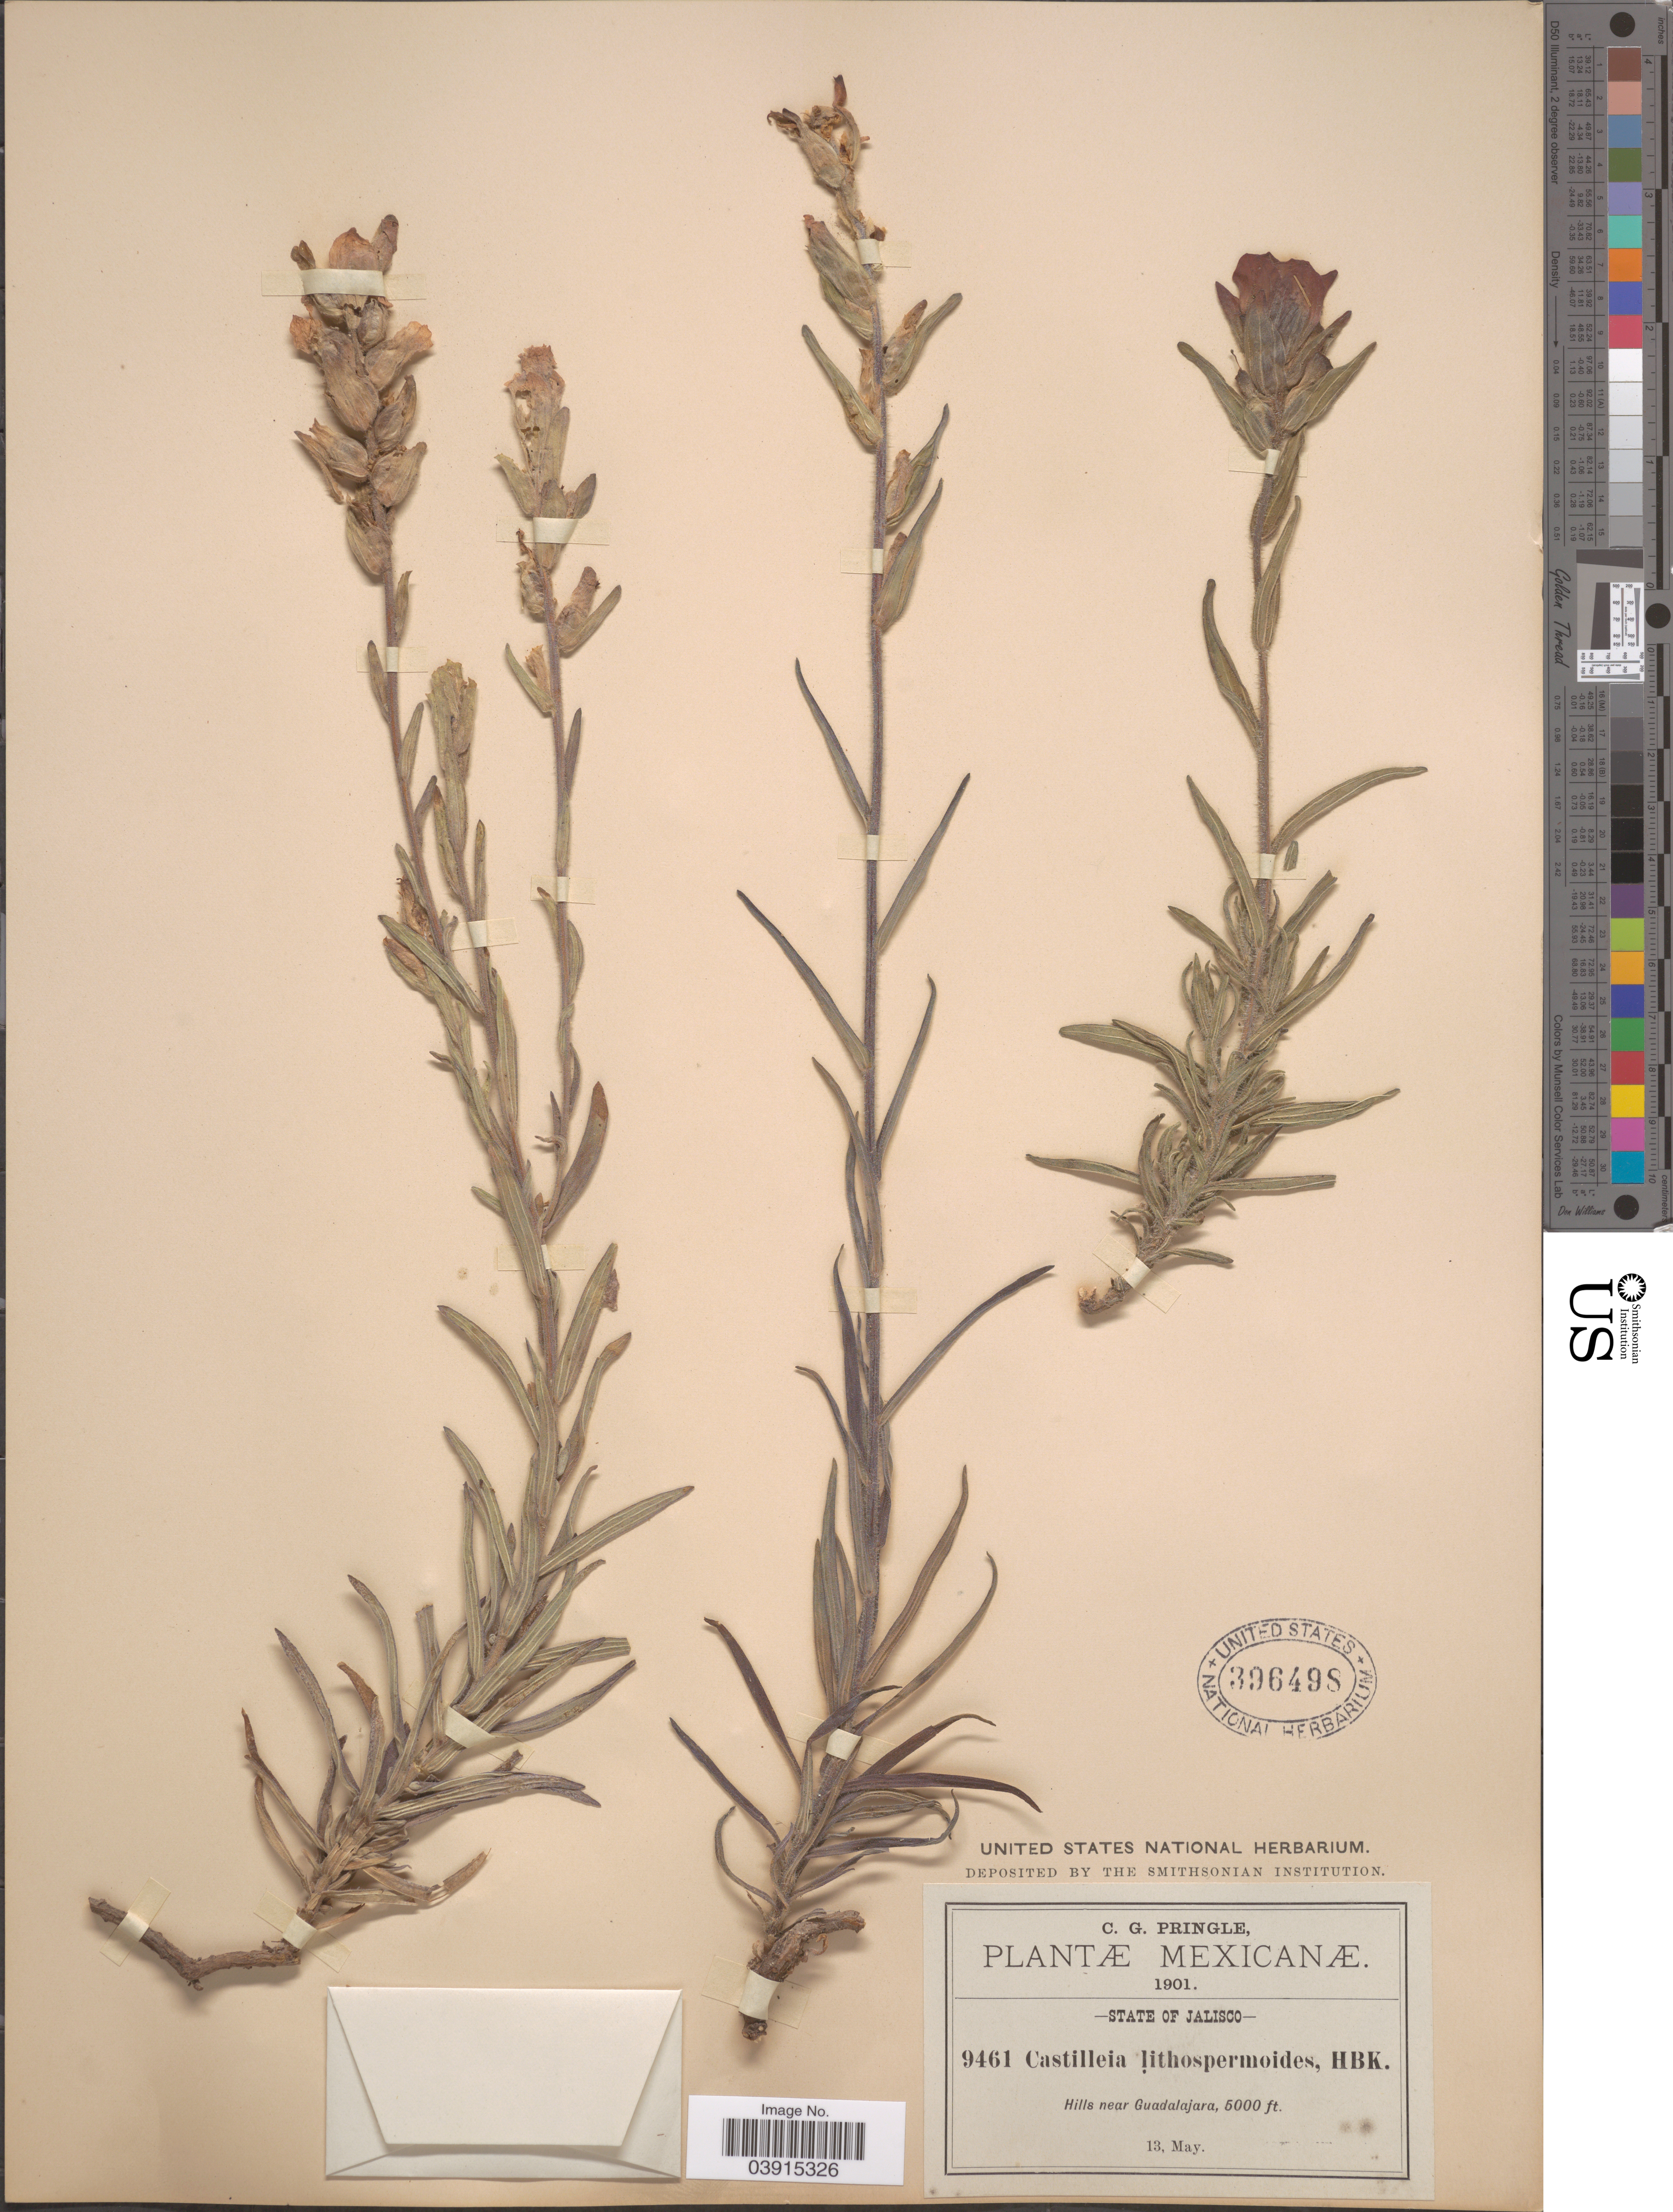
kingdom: Plantae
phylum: Tracheophyta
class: Magnoliopsida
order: Lamiales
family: Orobanchaceae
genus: Castilleja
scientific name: Castilleja lithospermoides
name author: Kunth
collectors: C. G. Pringle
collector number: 9461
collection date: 1901-05-13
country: Mexico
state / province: Jalisco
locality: Hills near Guadalajara.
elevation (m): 1524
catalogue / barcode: US 396498